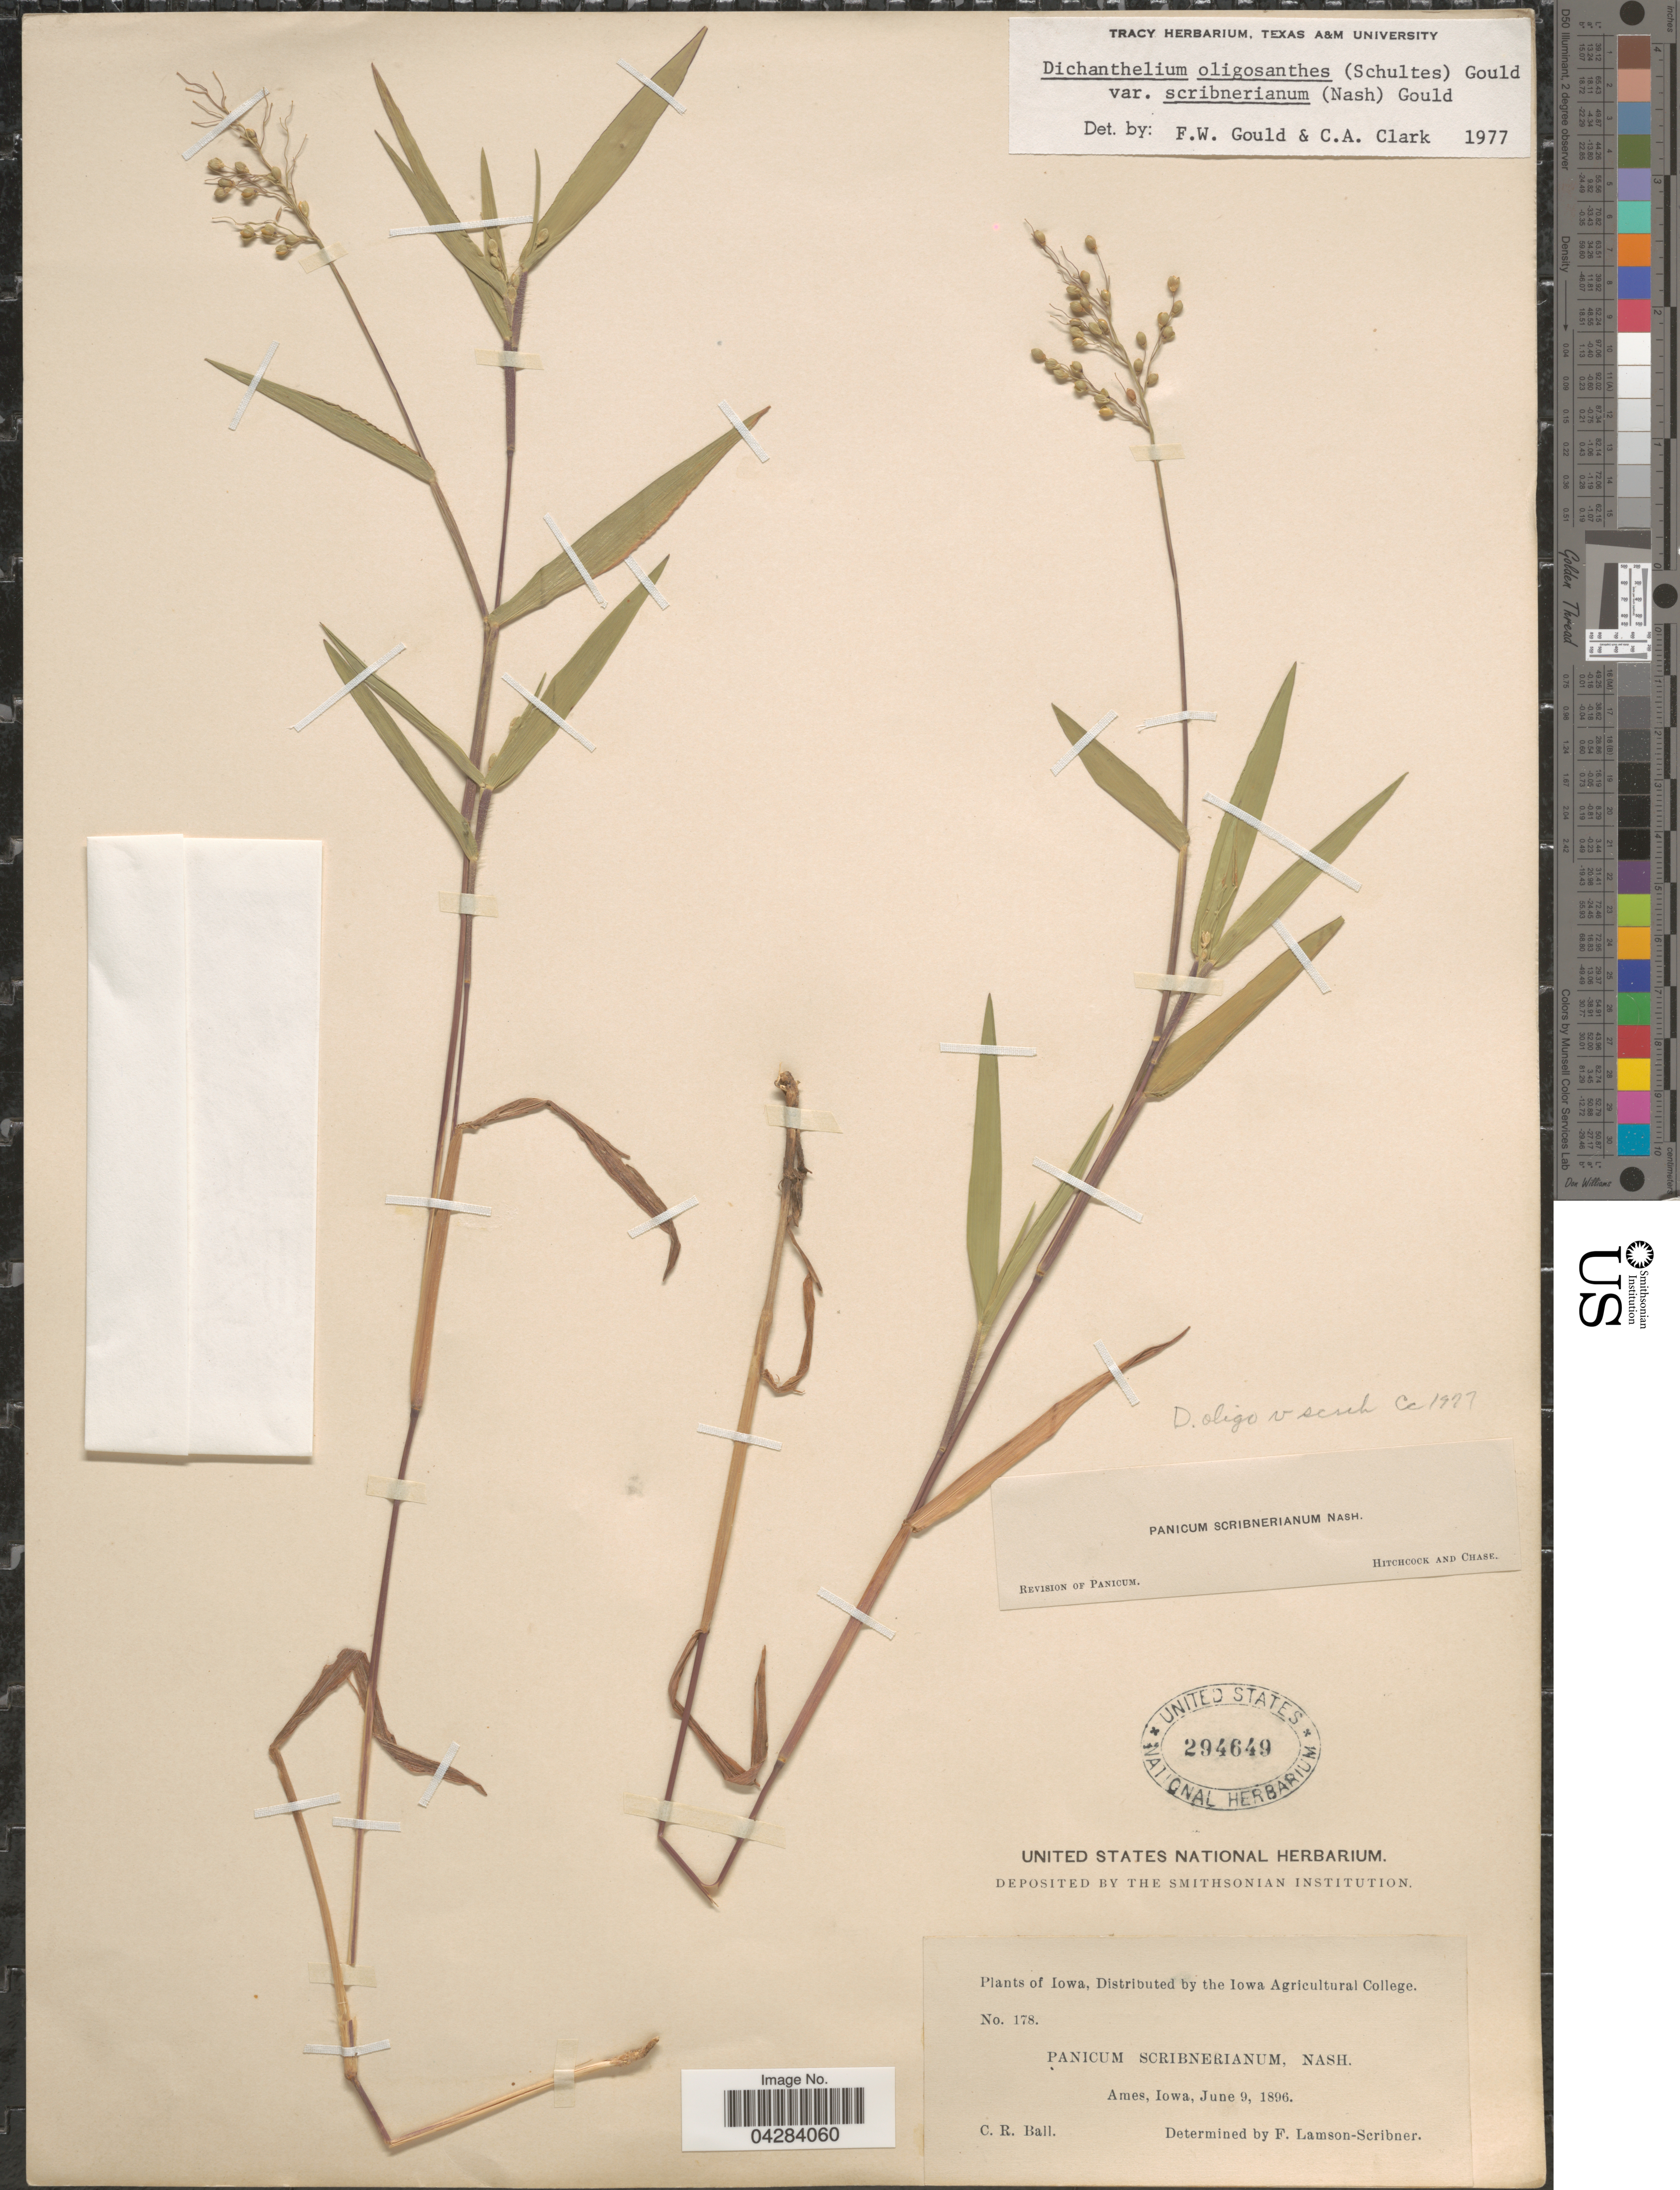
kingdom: Plantae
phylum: Tracheophyta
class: Liliopsida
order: Poales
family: Poaceae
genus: Dichanthelium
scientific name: Dichanthelium oligosanthes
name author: (Schult.) Gould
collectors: C. R. Ball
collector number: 178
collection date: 1896-06-09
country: United States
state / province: Iowa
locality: Ames.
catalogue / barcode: US 294649